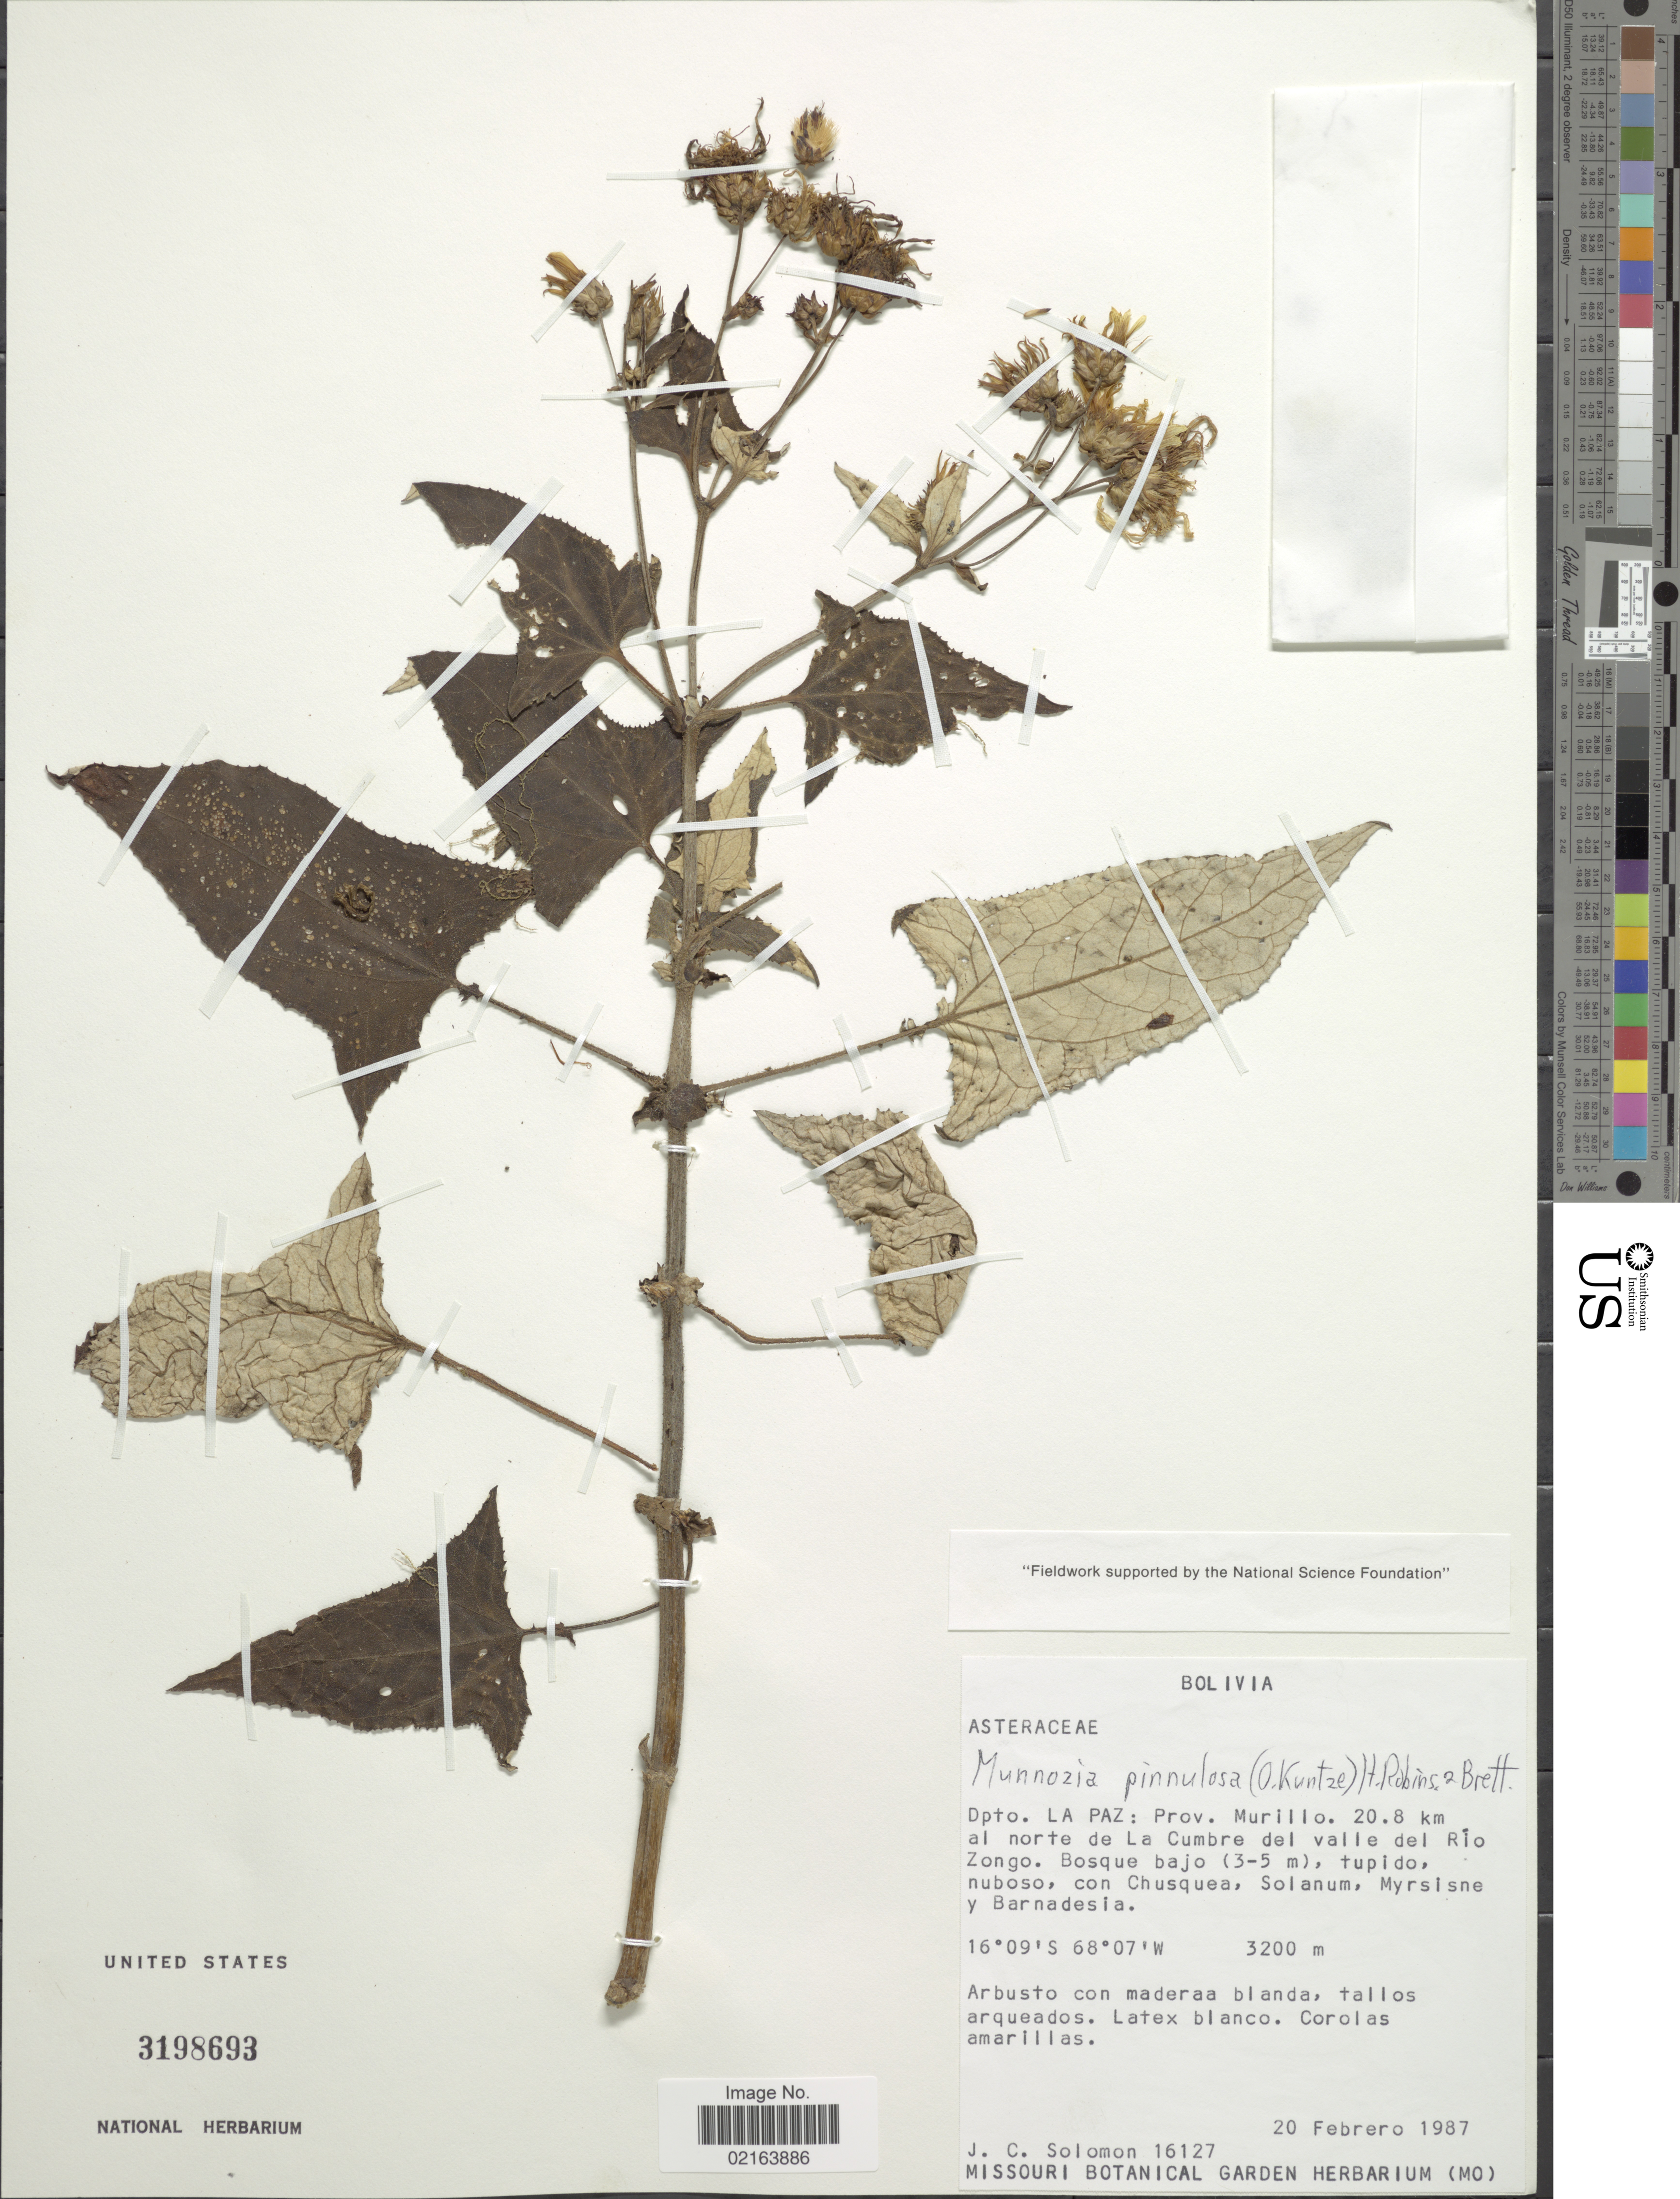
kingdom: Plantae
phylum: Tracheophyta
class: Magnoliopsida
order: Asterales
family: Asteraceae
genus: Munnozia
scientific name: Munnozia pinnulosa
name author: (Kuntze) H. Rob. & Brettell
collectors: J. C. Solomon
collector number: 16127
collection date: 1987-02-20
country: Bolivia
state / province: La Paz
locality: Dpto. La Paz: Prov. Murillo 20.8 km al norte de la Cumbre del valle del Rio Zongo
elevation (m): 3200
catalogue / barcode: US 3198693